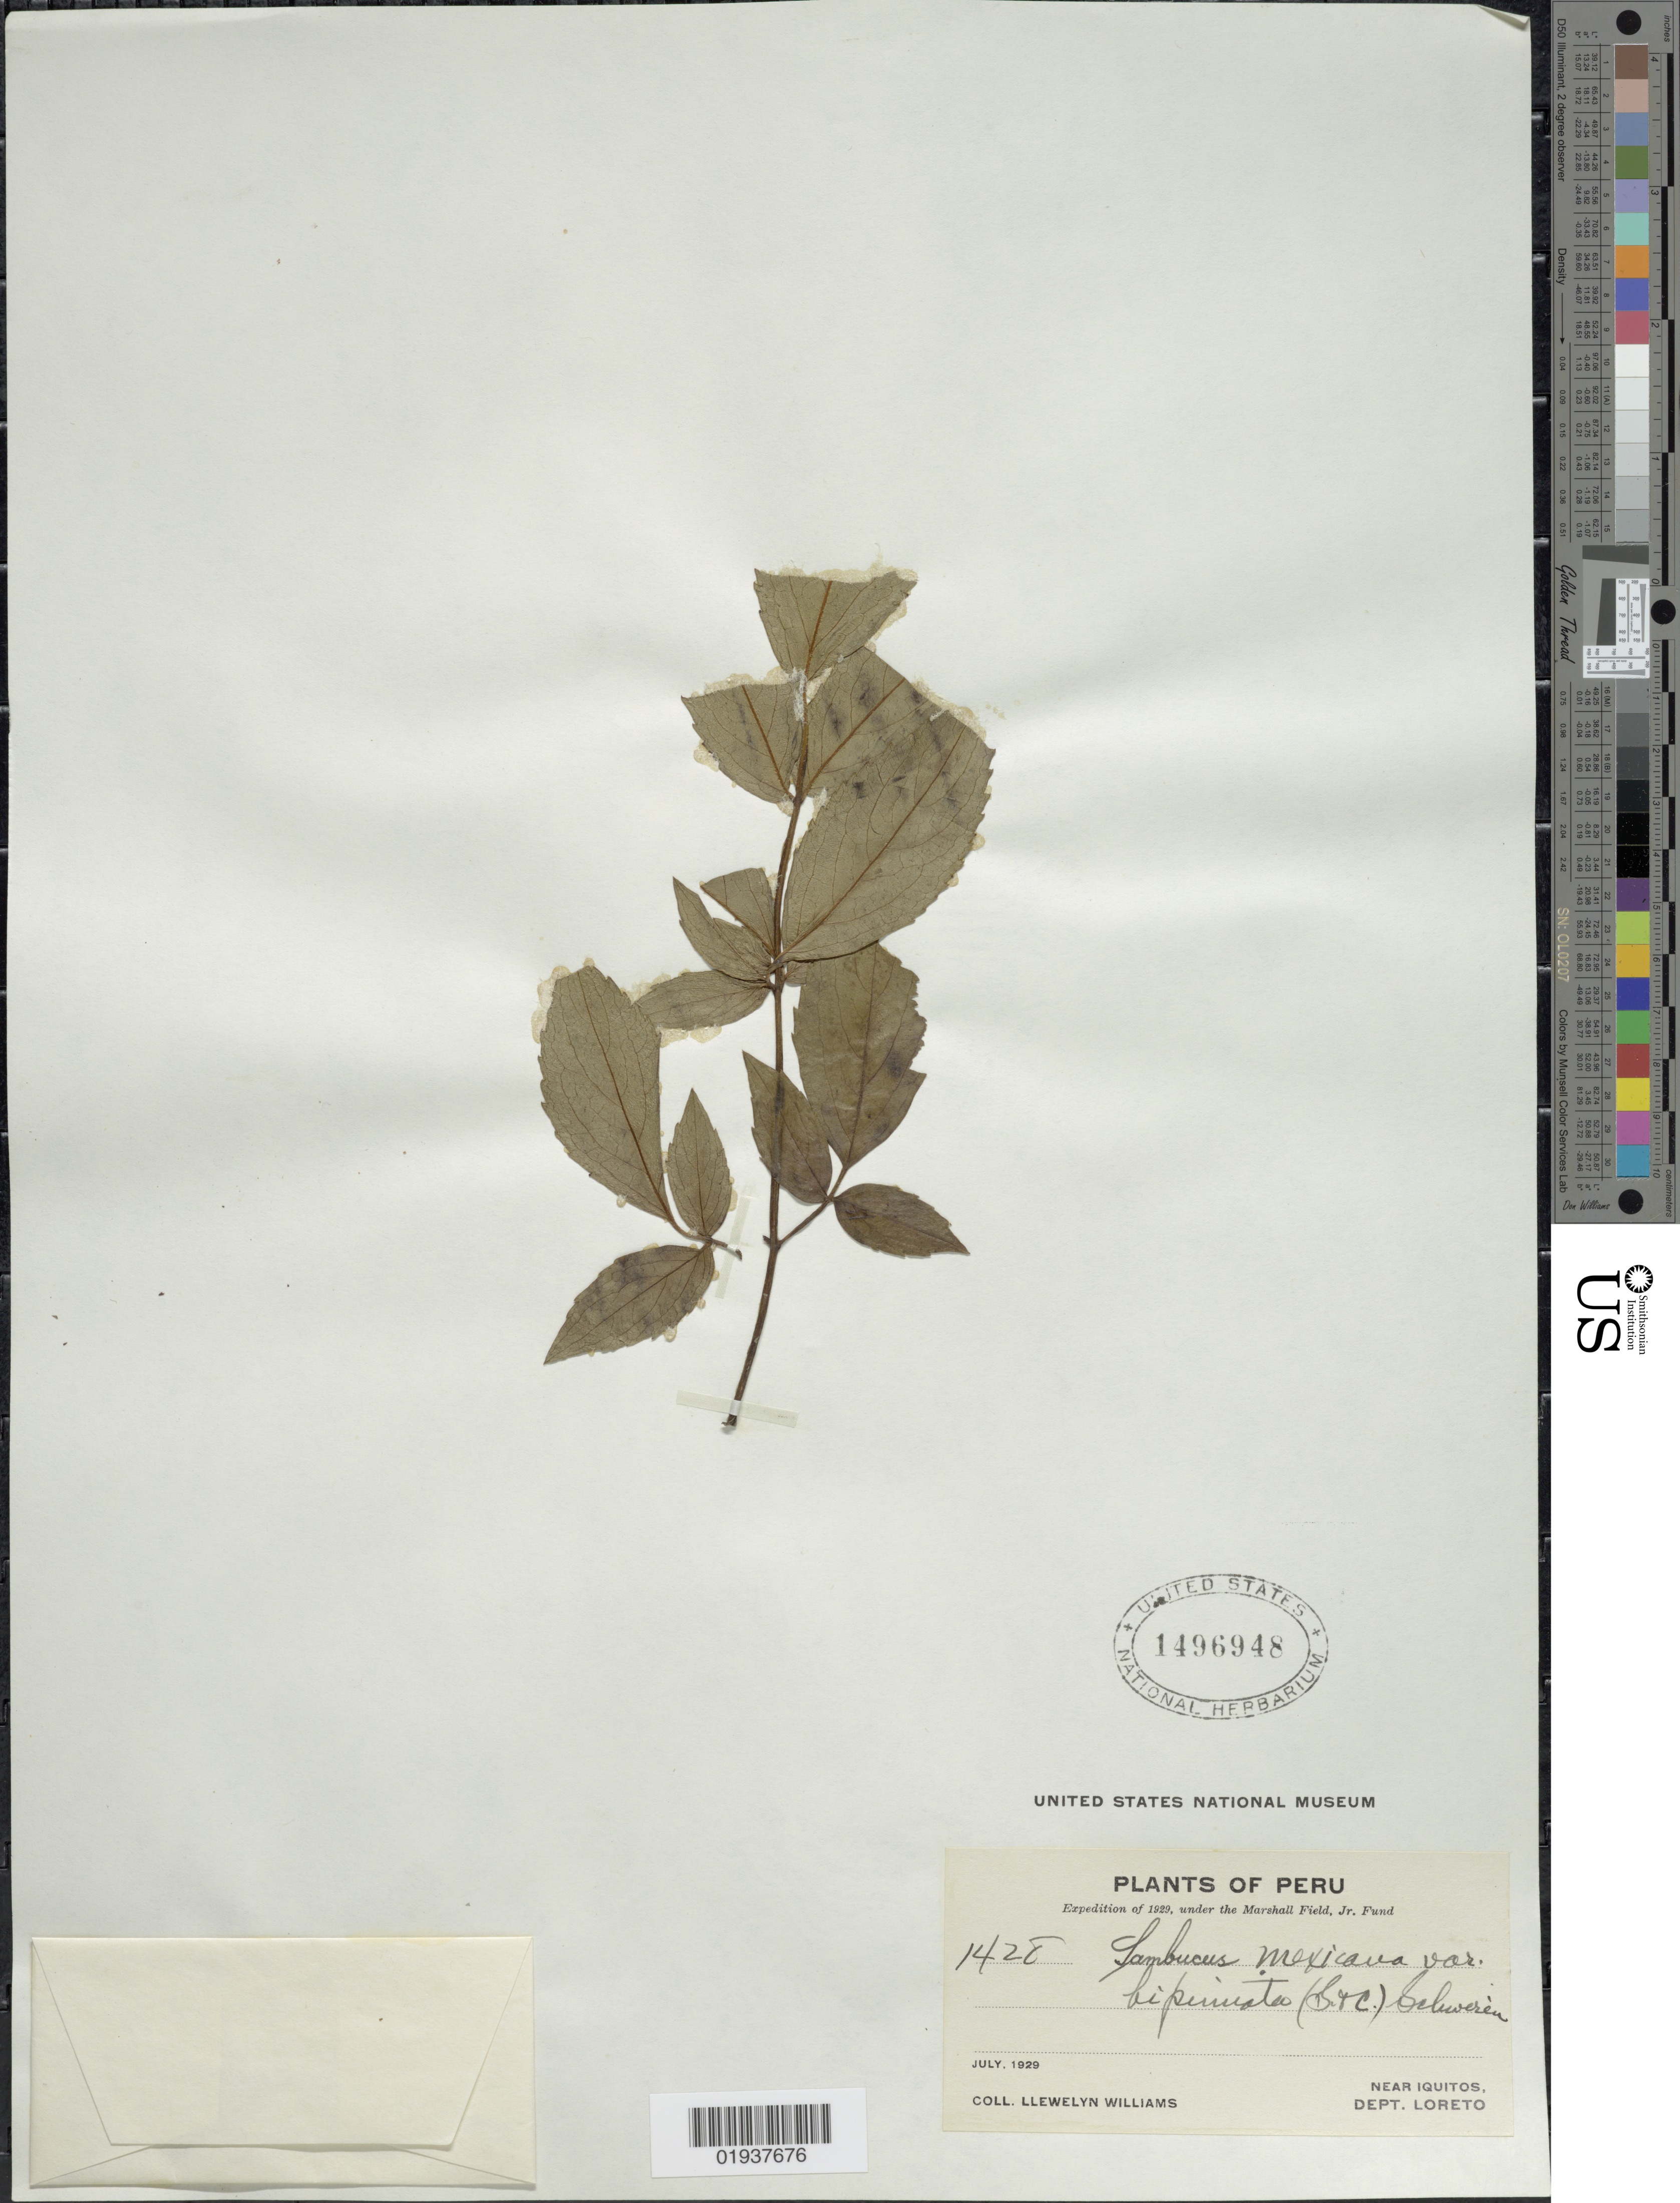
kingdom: Plantae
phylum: Tracheophyta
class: Magnoliopsida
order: Dipsacales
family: Viburnaceae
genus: Sambucus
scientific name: Sambucus canadensis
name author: L.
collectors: Ll. Williams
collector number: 1428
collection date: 1929-07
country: Peru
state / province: Loreto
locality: Near Iquitos, Dept. Loreto.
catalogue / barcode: US 1496948